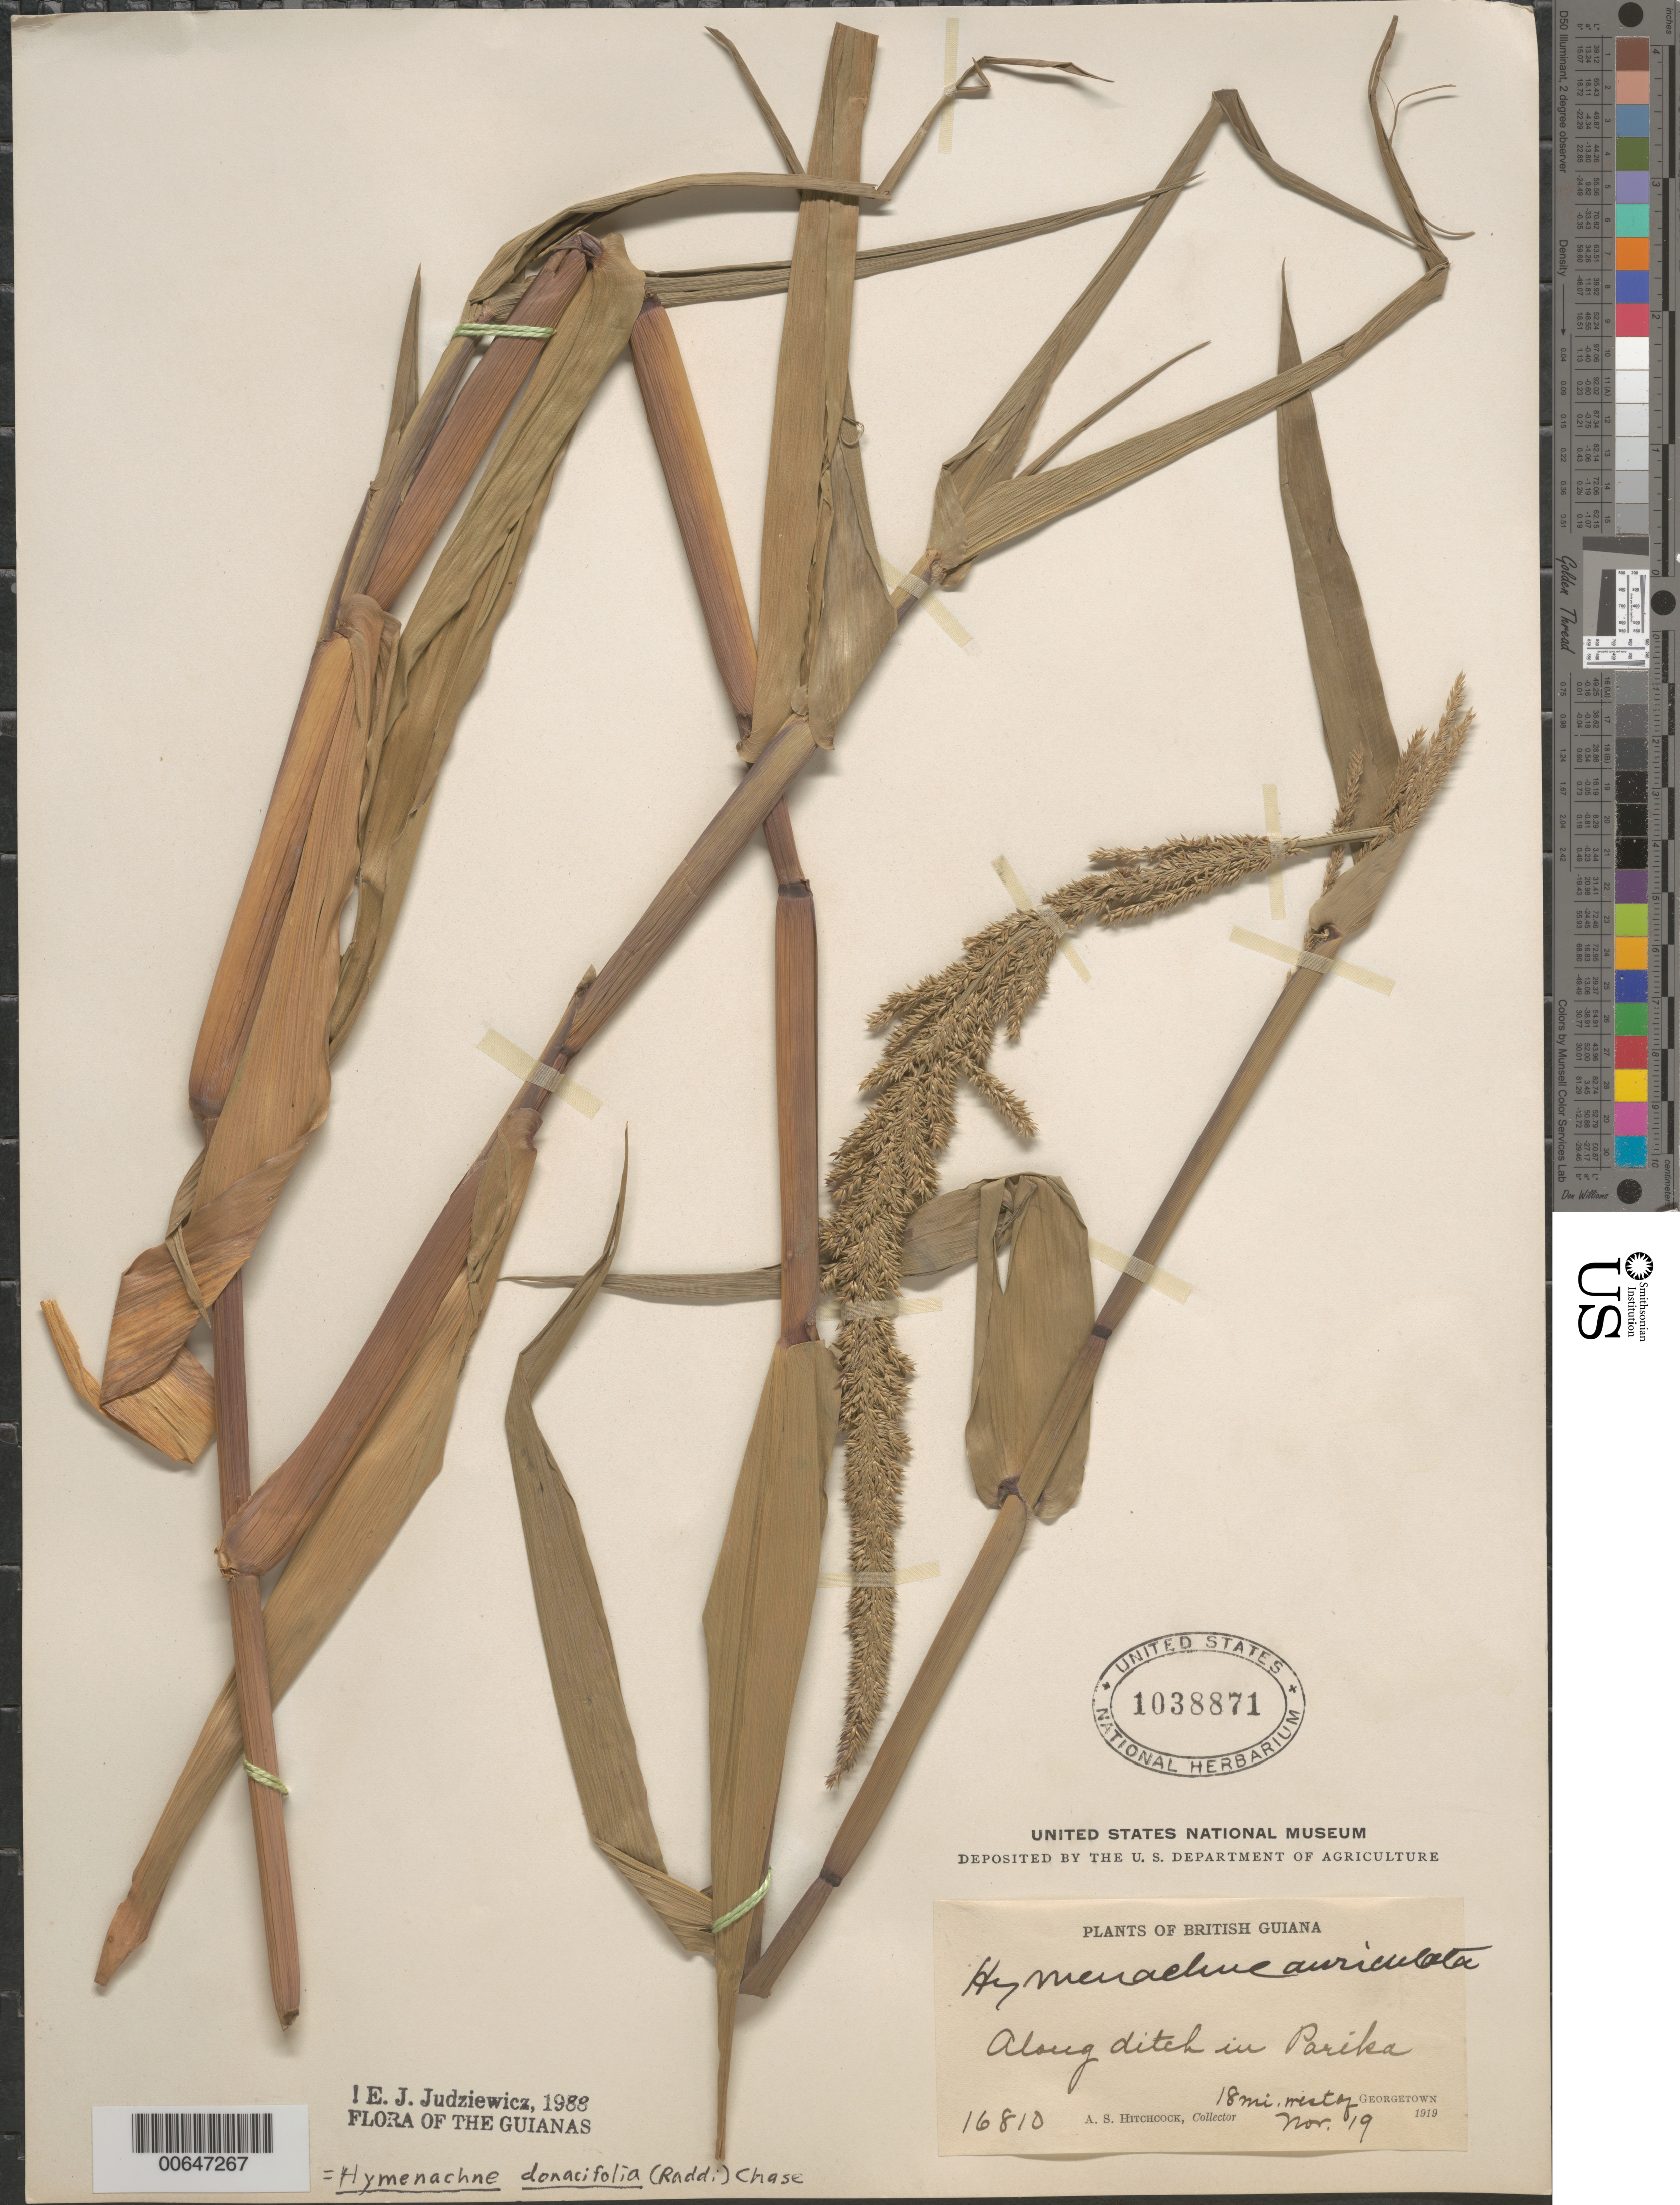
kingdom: Plantae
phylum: Tracheophyta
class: Liliopsida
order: Poales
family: Poaceae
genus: Hymenachne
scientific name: Hymenachne donacifolia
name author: (Raddi) Chase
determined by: Judziewicz, E. J.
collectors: A. S. Hitchcock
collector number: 16810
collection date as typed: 19-Nov-19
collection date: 1919-11-19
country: Guyana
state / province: Essequibo Isl-W. Demerara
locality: Parika, 18 mi. W of Georgetown, on Essequibo R.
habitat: Along ditch in Parika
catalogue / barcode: US 1038871